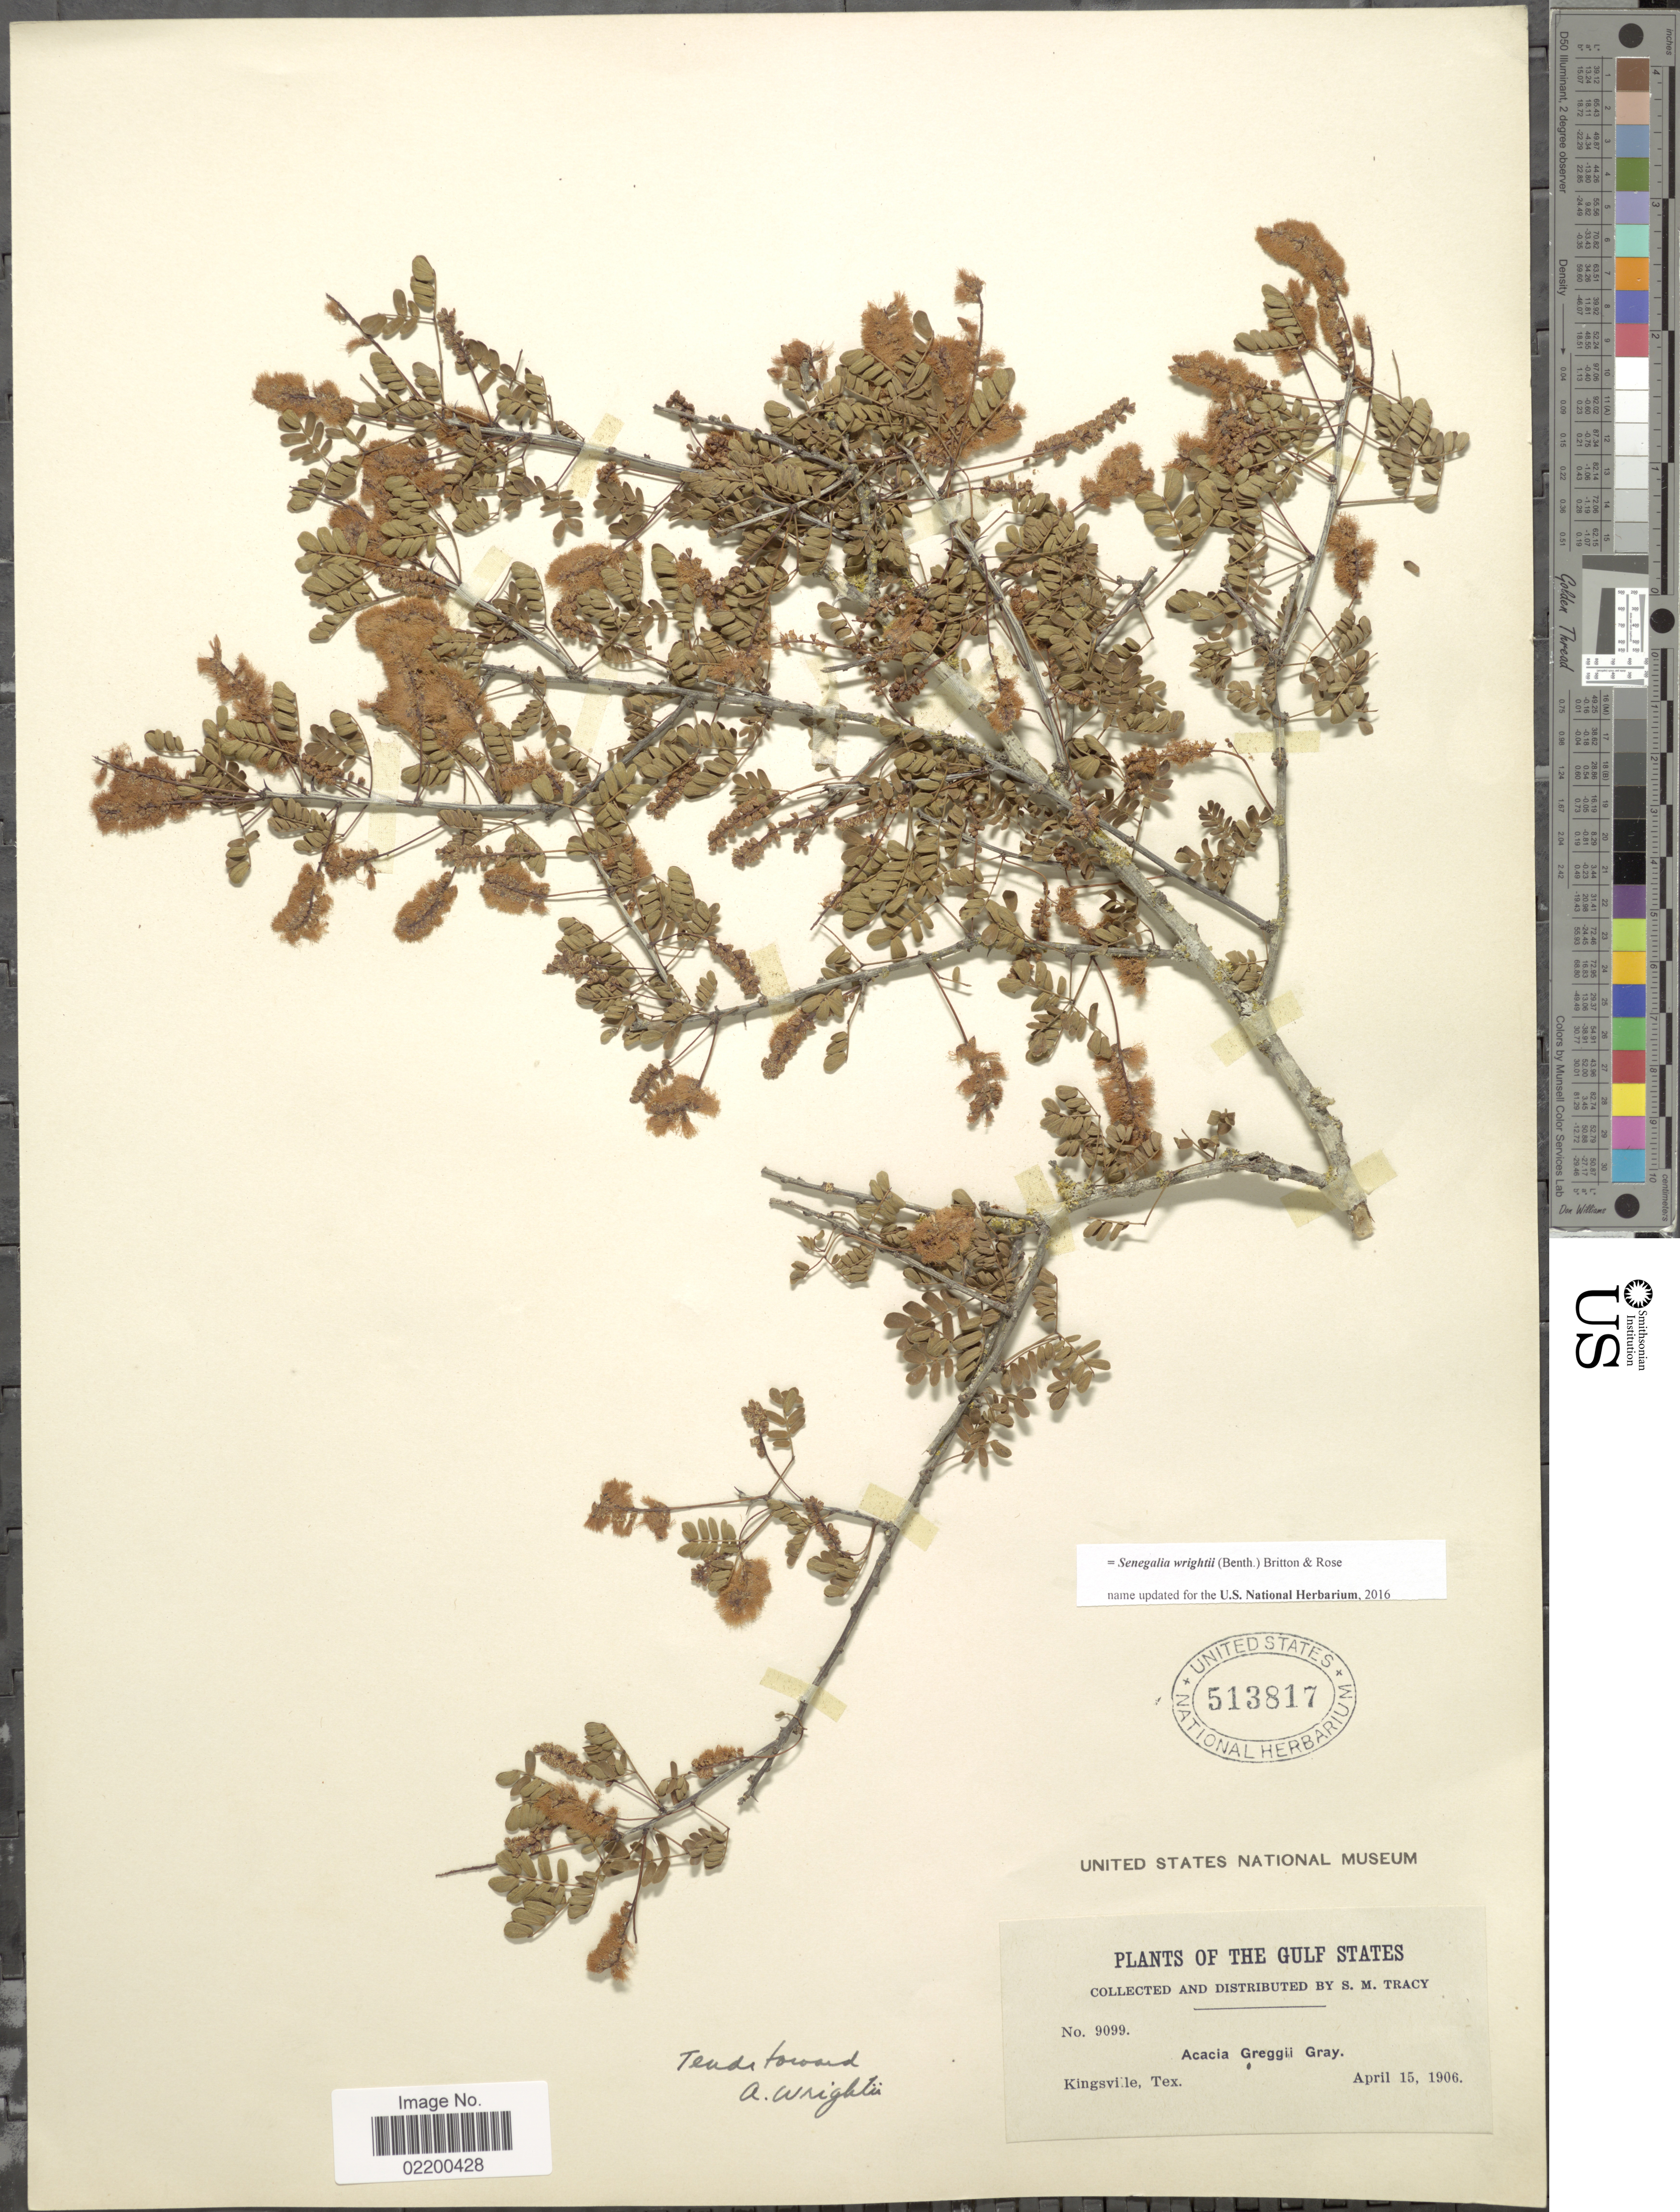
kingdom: Plantae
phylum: Tracheophyta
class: Magnoliopsida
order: Fabales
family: Fabaceae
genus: Senegalia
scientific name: Senegalia wrightii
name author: (Benth.) Britton & Rose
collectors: S. M. Tracy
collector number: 9099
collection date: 1906-04-15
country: United States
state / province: Texas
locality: The Gulf States, Kingsville, Tex.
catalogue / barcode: US 513817